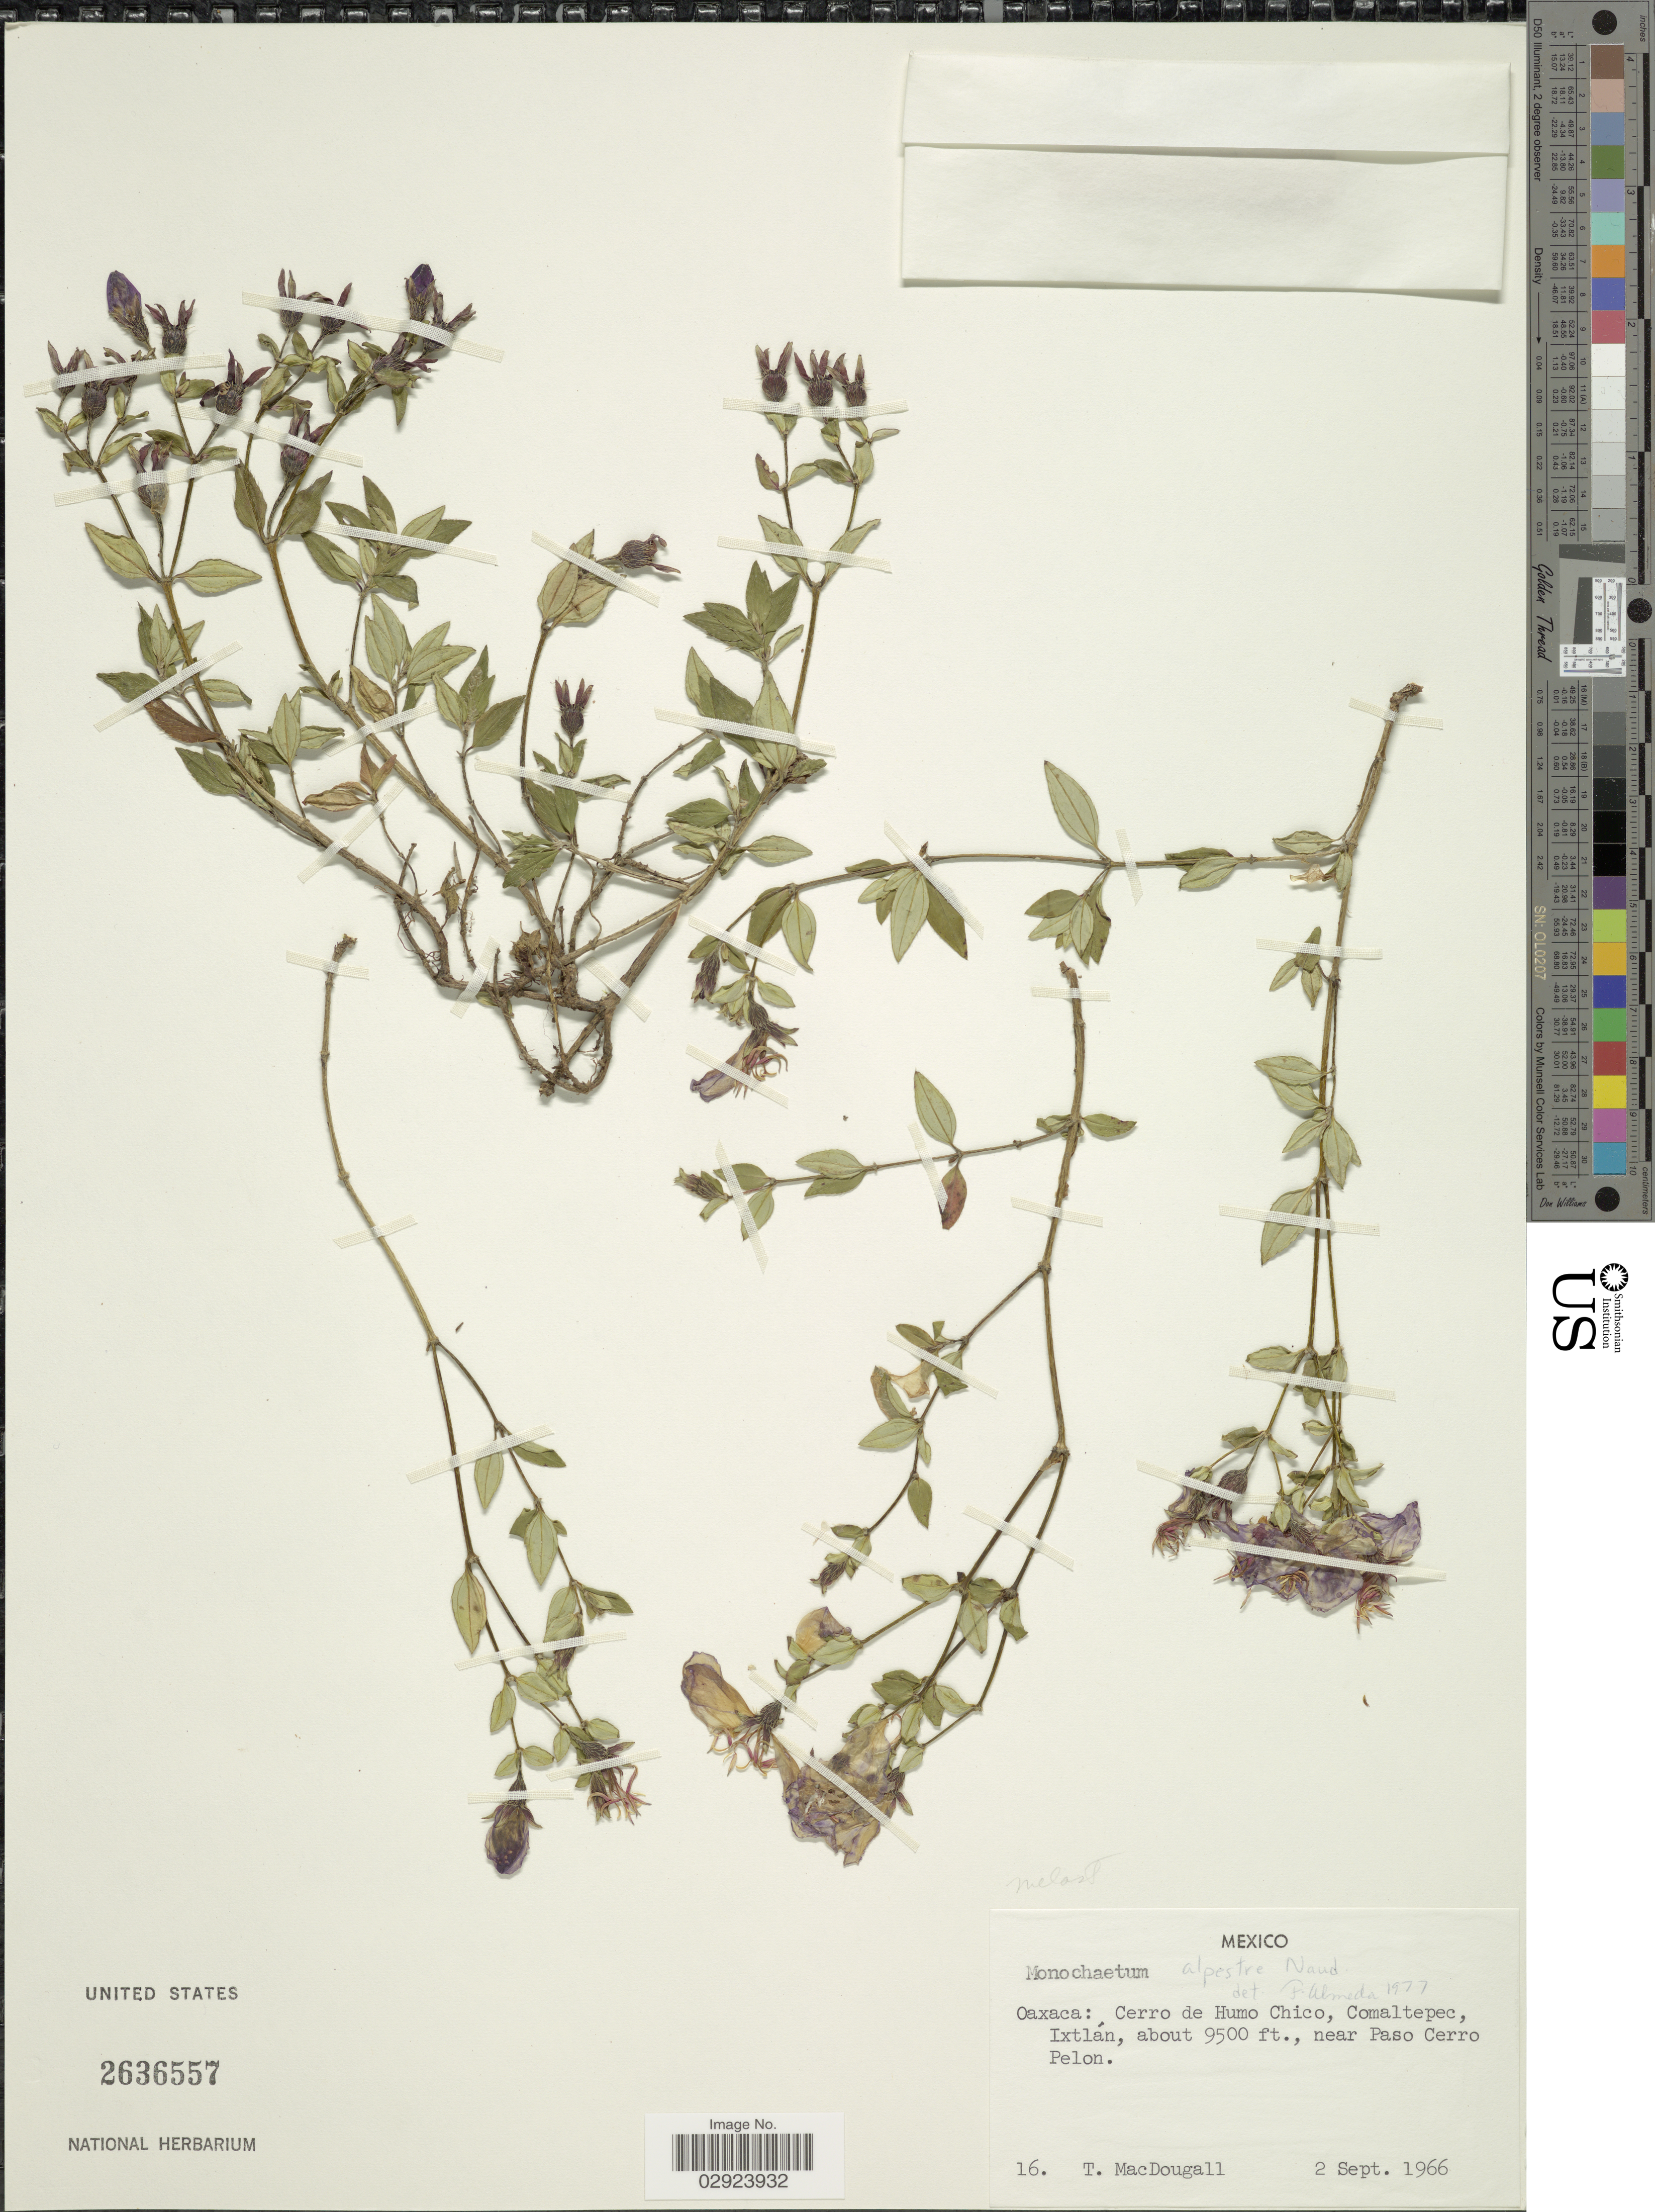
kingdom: Plantae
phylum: Tracheophyta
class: Magnoliopsida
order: Myrtales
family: Melastomataceae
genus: Monochaetum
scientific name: Monochaetum alpestre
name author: Naudin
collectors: T. B. MacDougall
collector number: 16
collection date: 1966-09-02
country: Mexico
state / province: Oaxaca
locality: Cerro de Humo Chico, Comaltepec, Ixtlán, near Paso Cerro Pelon.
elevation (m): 2896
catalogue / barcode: US 2636557